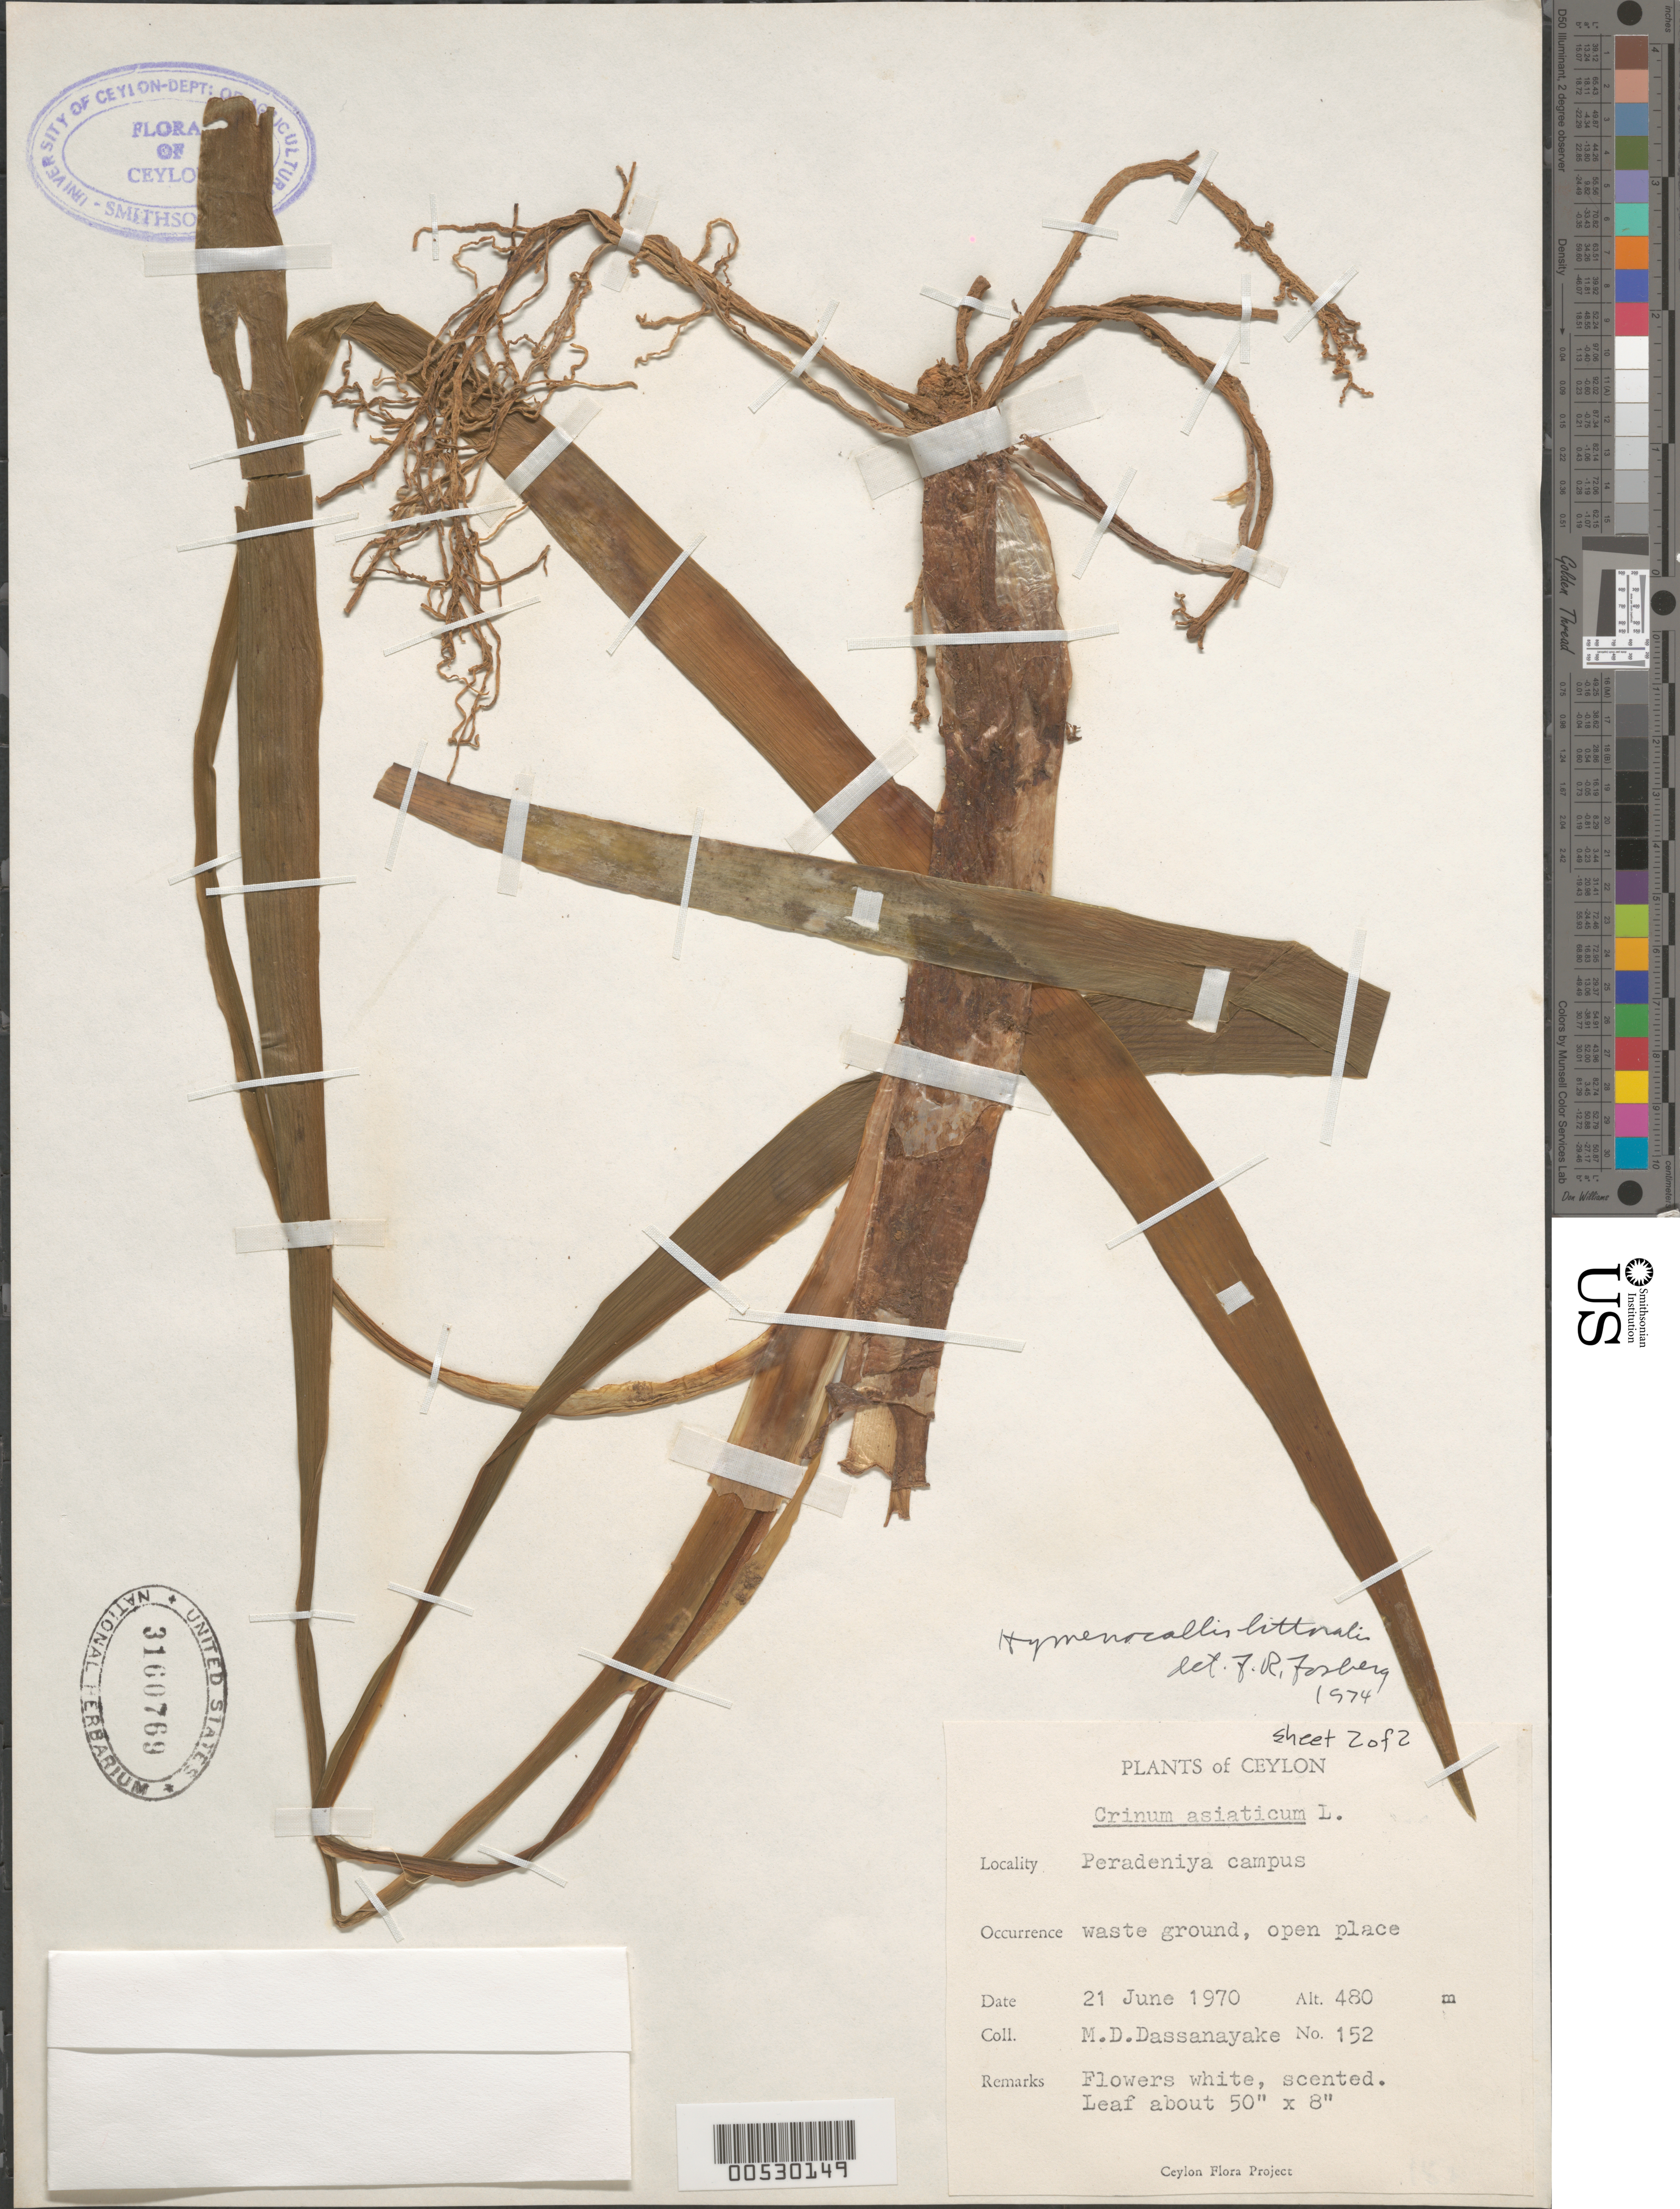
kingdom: Plantae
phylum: Tracheophyta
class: Liliopsida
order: Asparagales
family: Amaryllidaceae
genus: Hymenocallis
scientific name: Hymenocallis littoralis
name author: (Jacq.) Salisb.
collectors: M. Dassanayake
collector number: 152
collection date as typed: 21 Jun 1970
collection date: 1970-06-21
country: Sri Lanka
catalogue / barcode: US 3160769